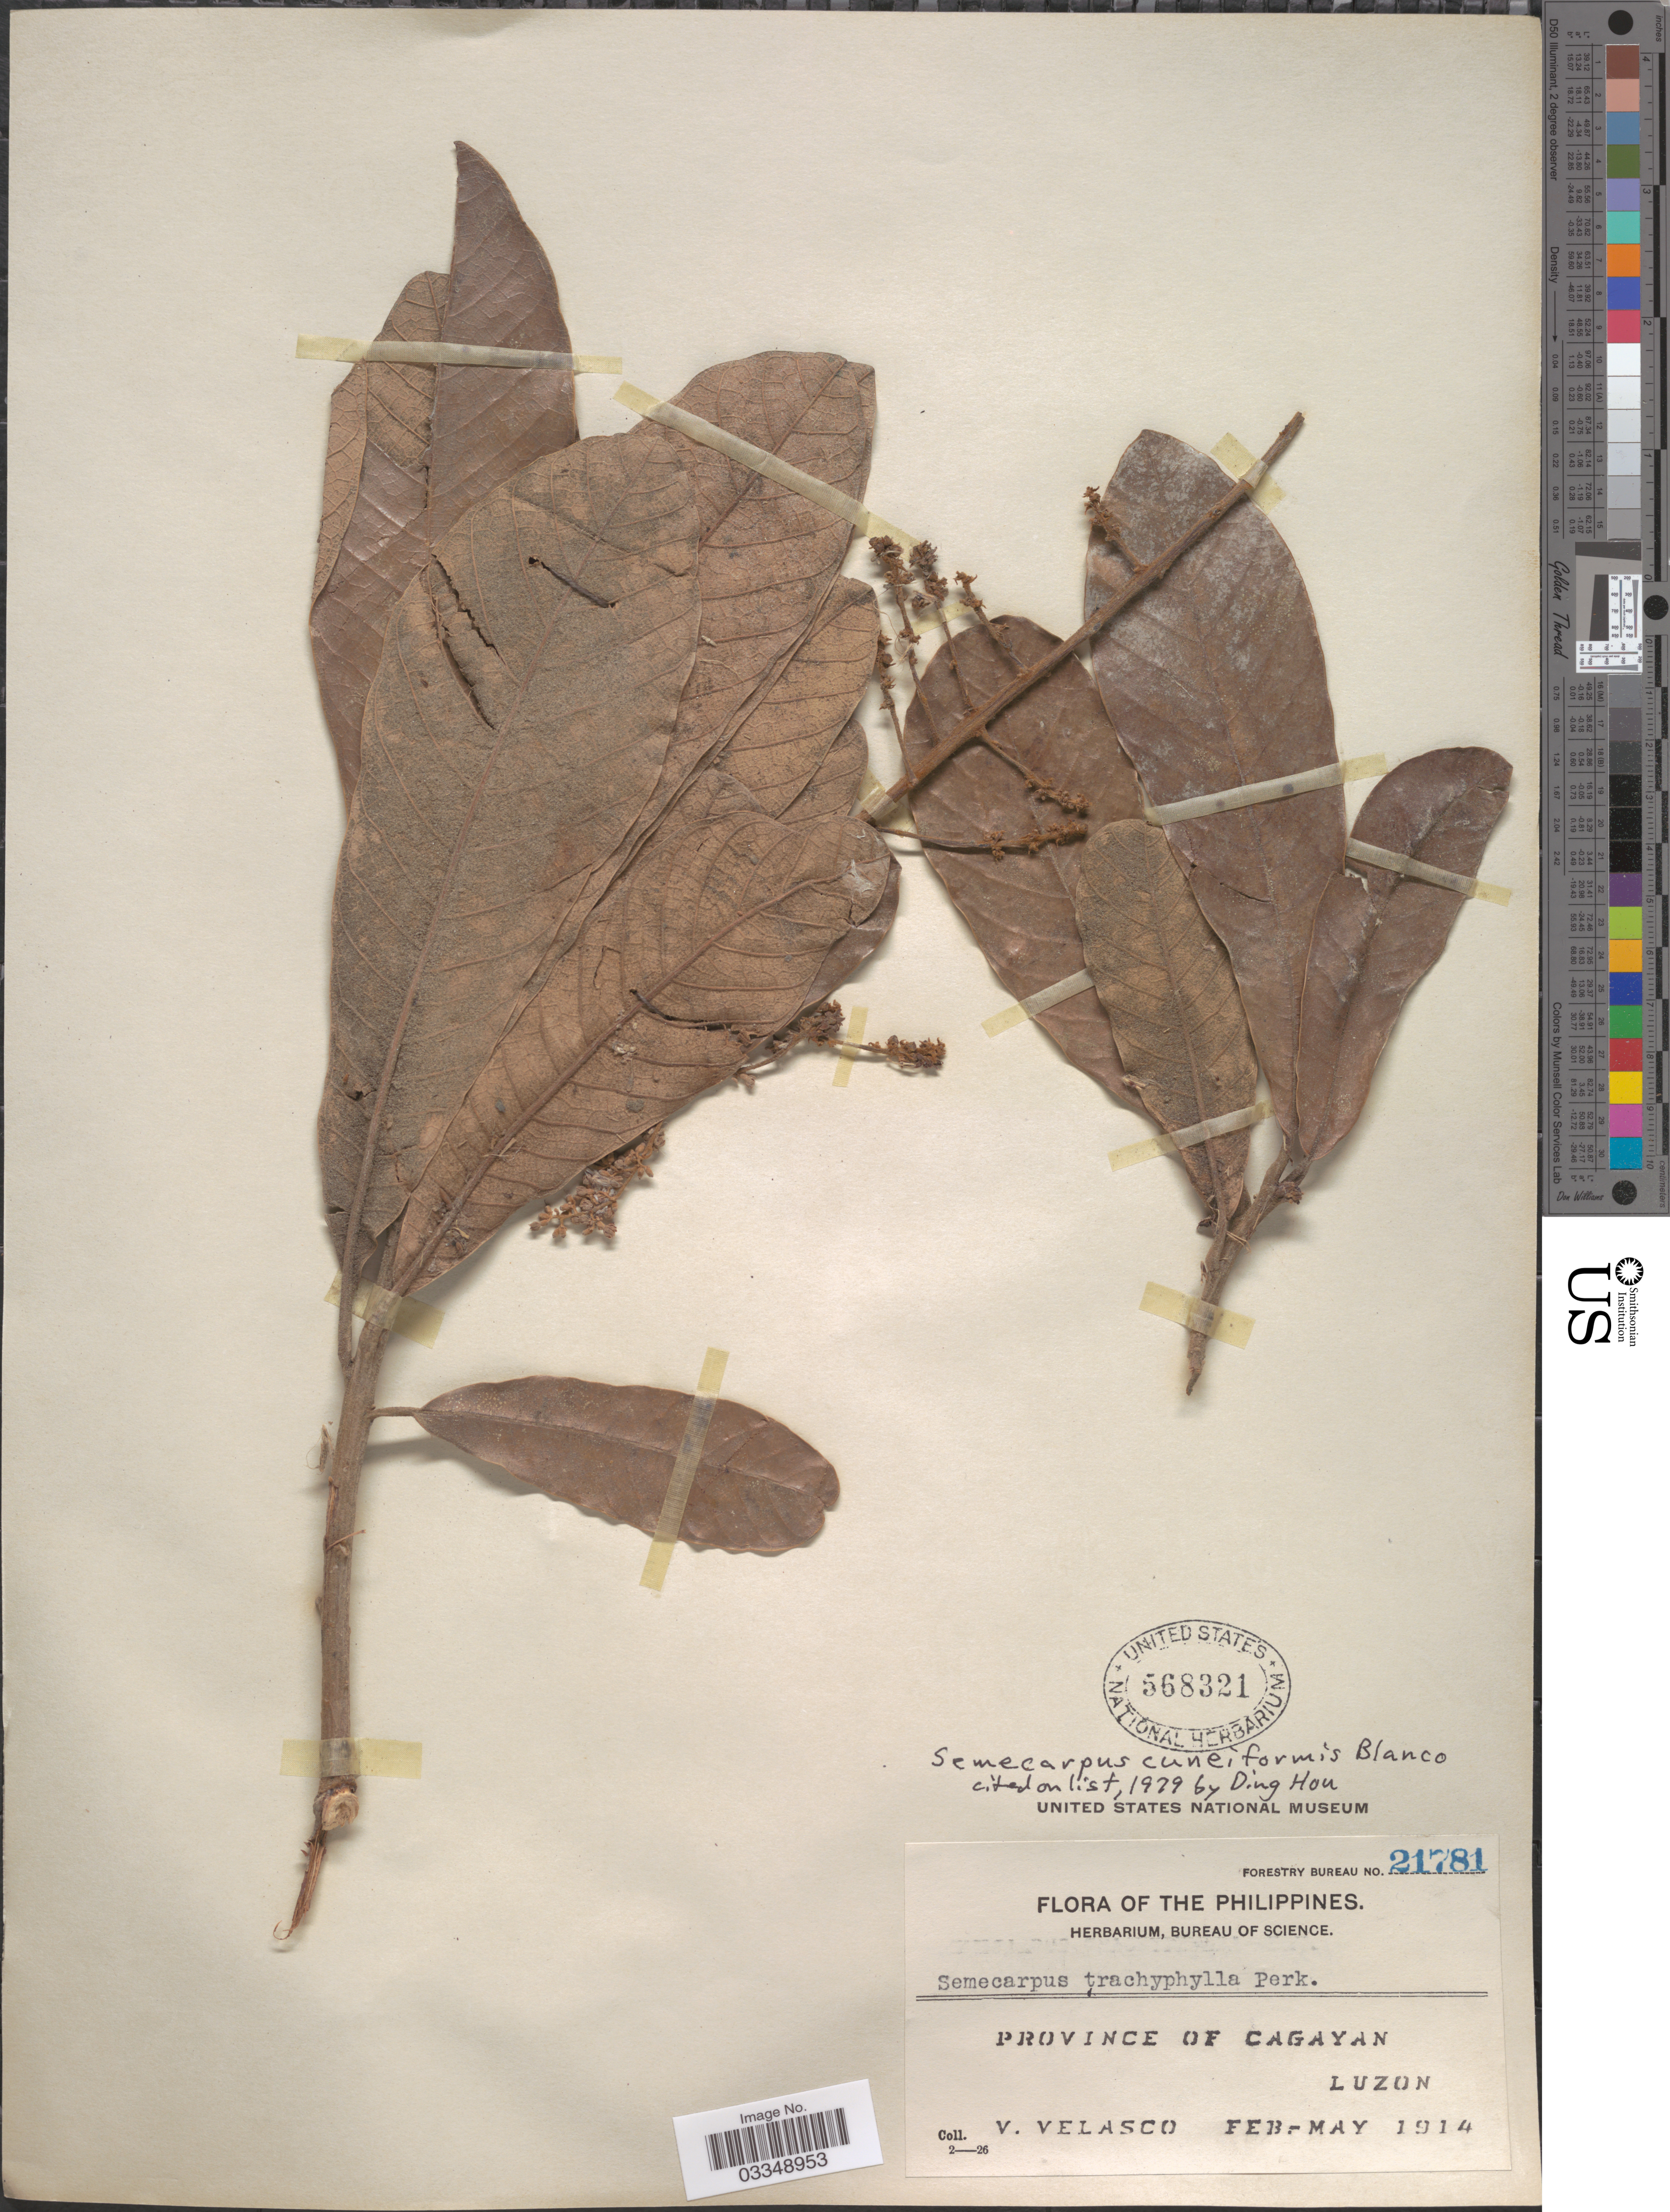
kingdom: Plantae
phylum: Tracheophyta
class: Magnoliopsida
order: Sapindales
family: Anacardiaceae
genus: Semecarpus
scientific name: Semecarpus cuneiformis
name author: Blanco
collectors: V. Velasco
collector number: Forestry Bureau 21781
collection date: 1914-02/1914-05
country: Philippines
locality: Province of Cagayan. Luzon.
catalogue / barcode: US 568321